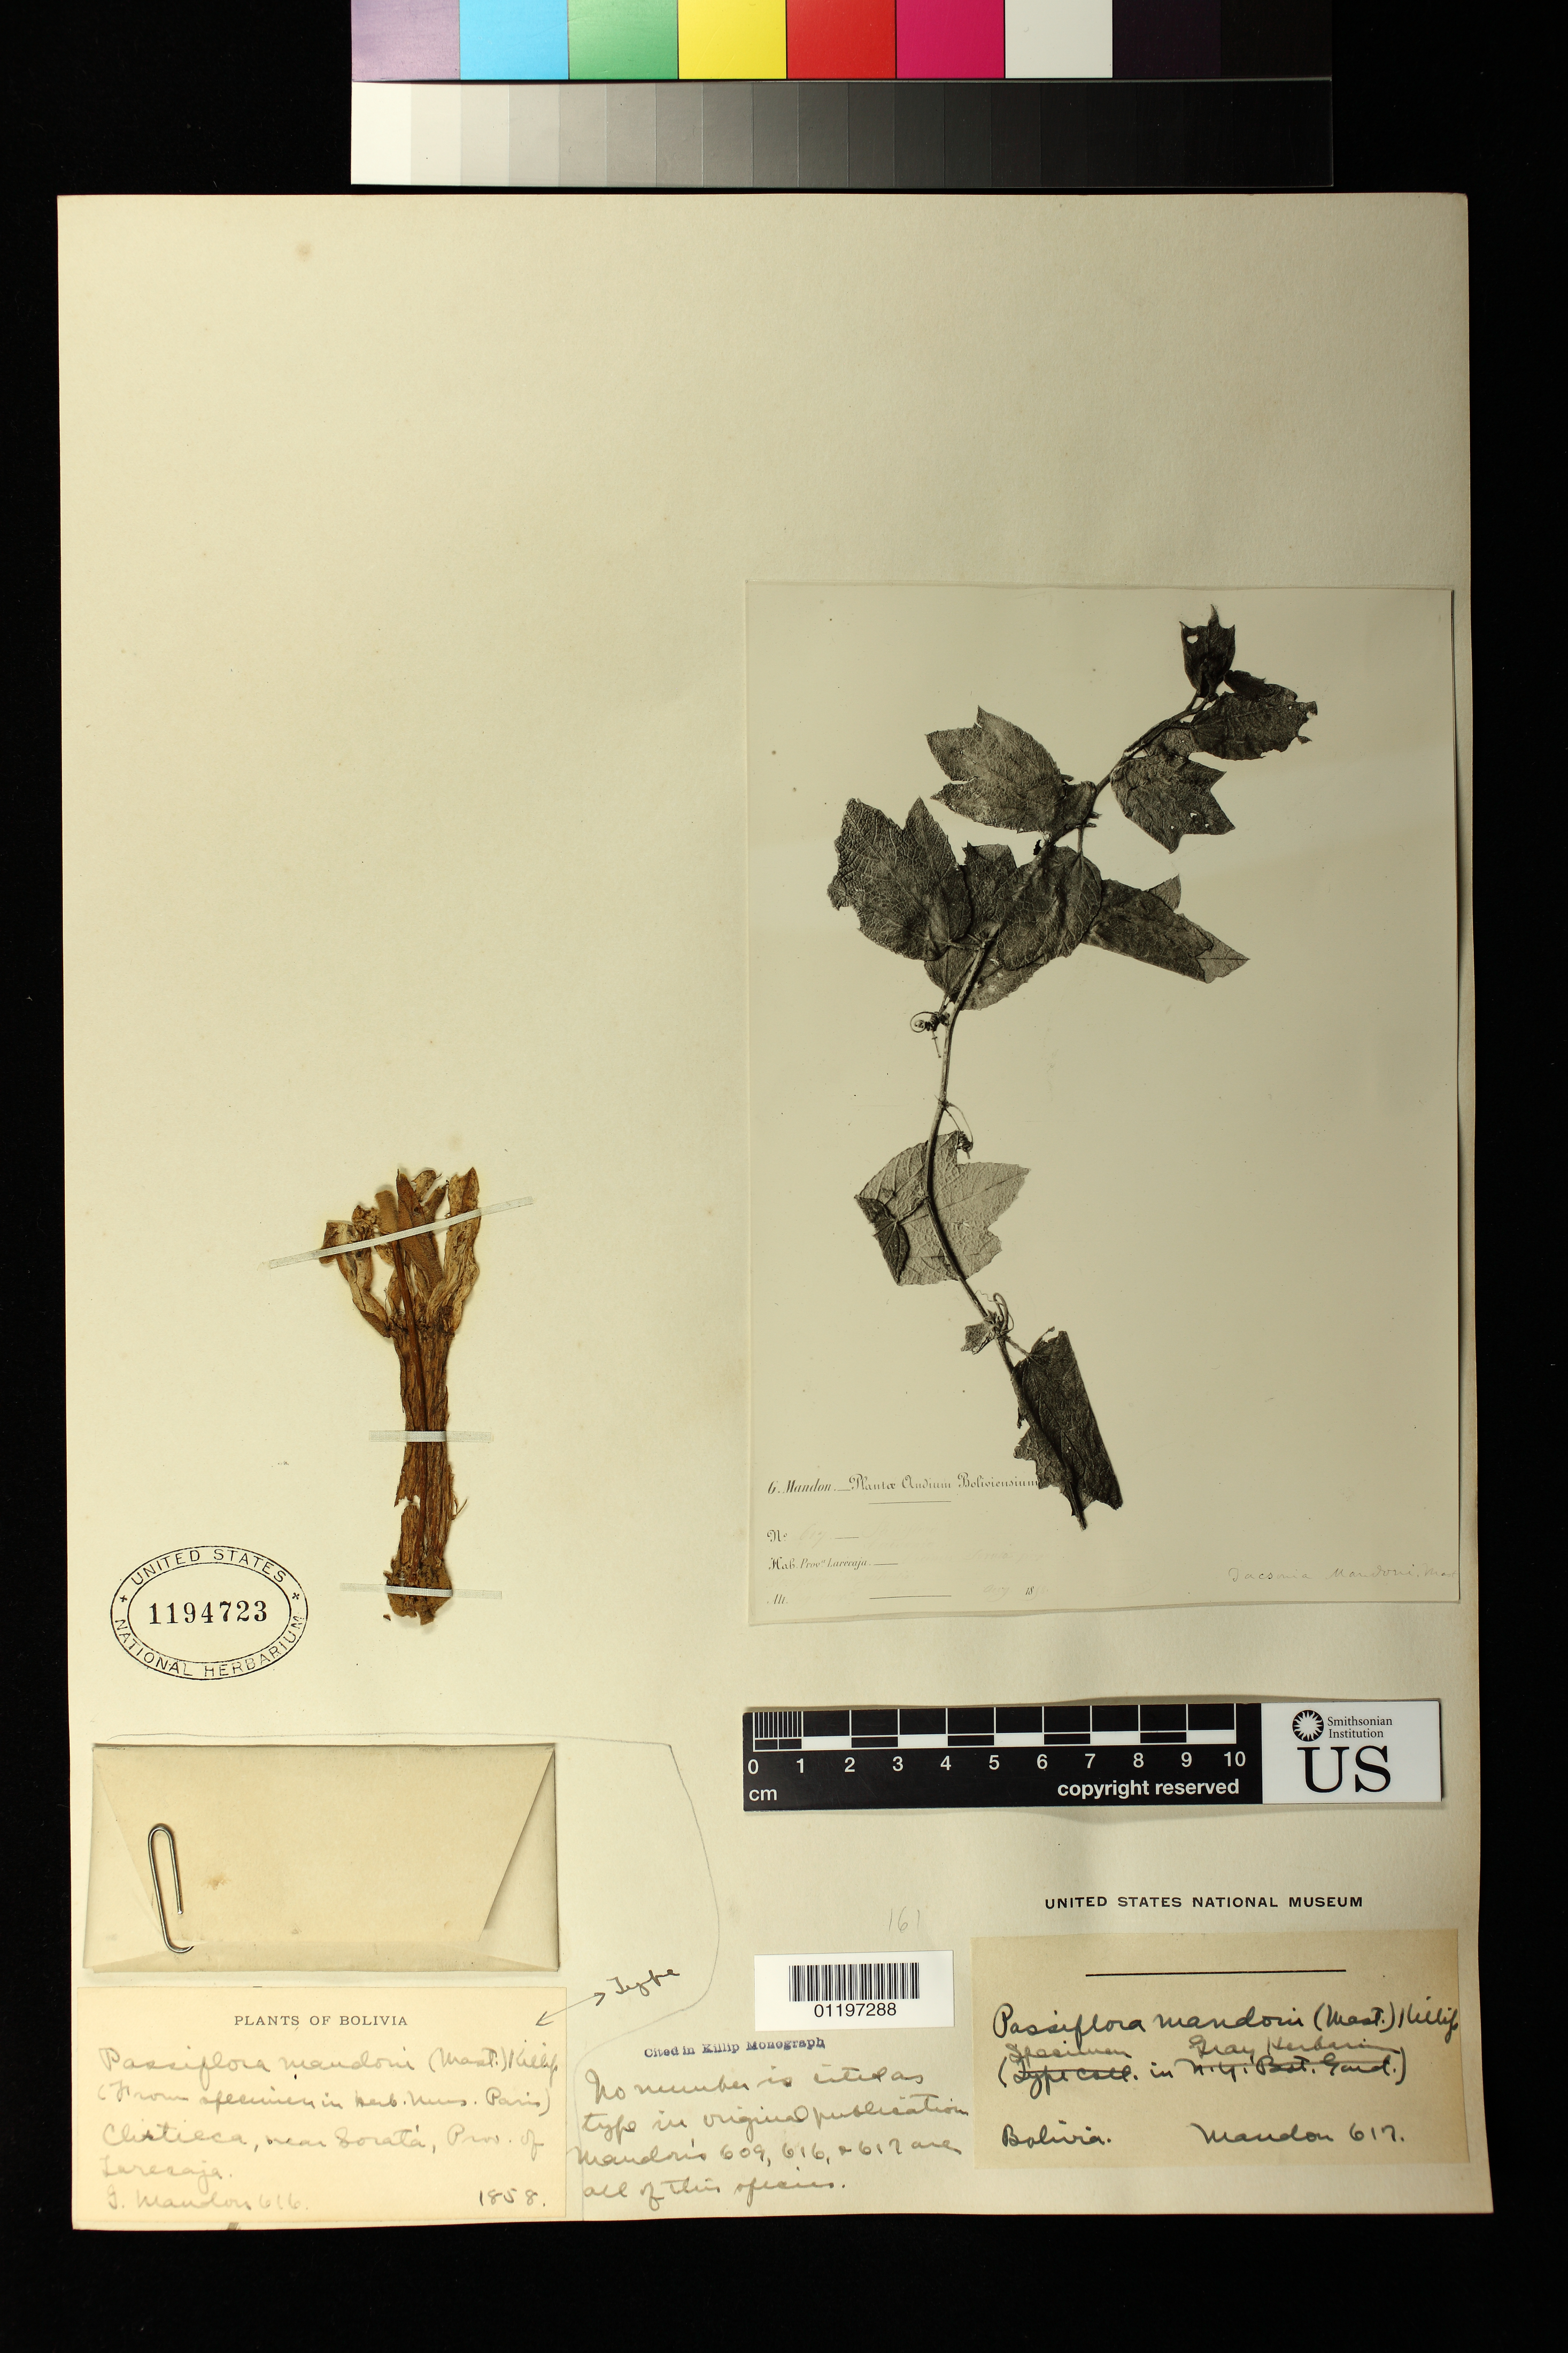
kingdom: Plantae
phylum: Tracheophyta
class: Magnoliopsida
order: Malpighiales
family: Passifloraceae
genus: Passiflora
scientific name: Passiflora mandonii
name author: (Mast.) Killip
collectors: G. Mandon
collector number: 617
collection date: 1858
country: Bolivia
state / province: La Páz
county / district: Larecaja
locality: Near Sorata.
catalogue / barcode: US 1194723